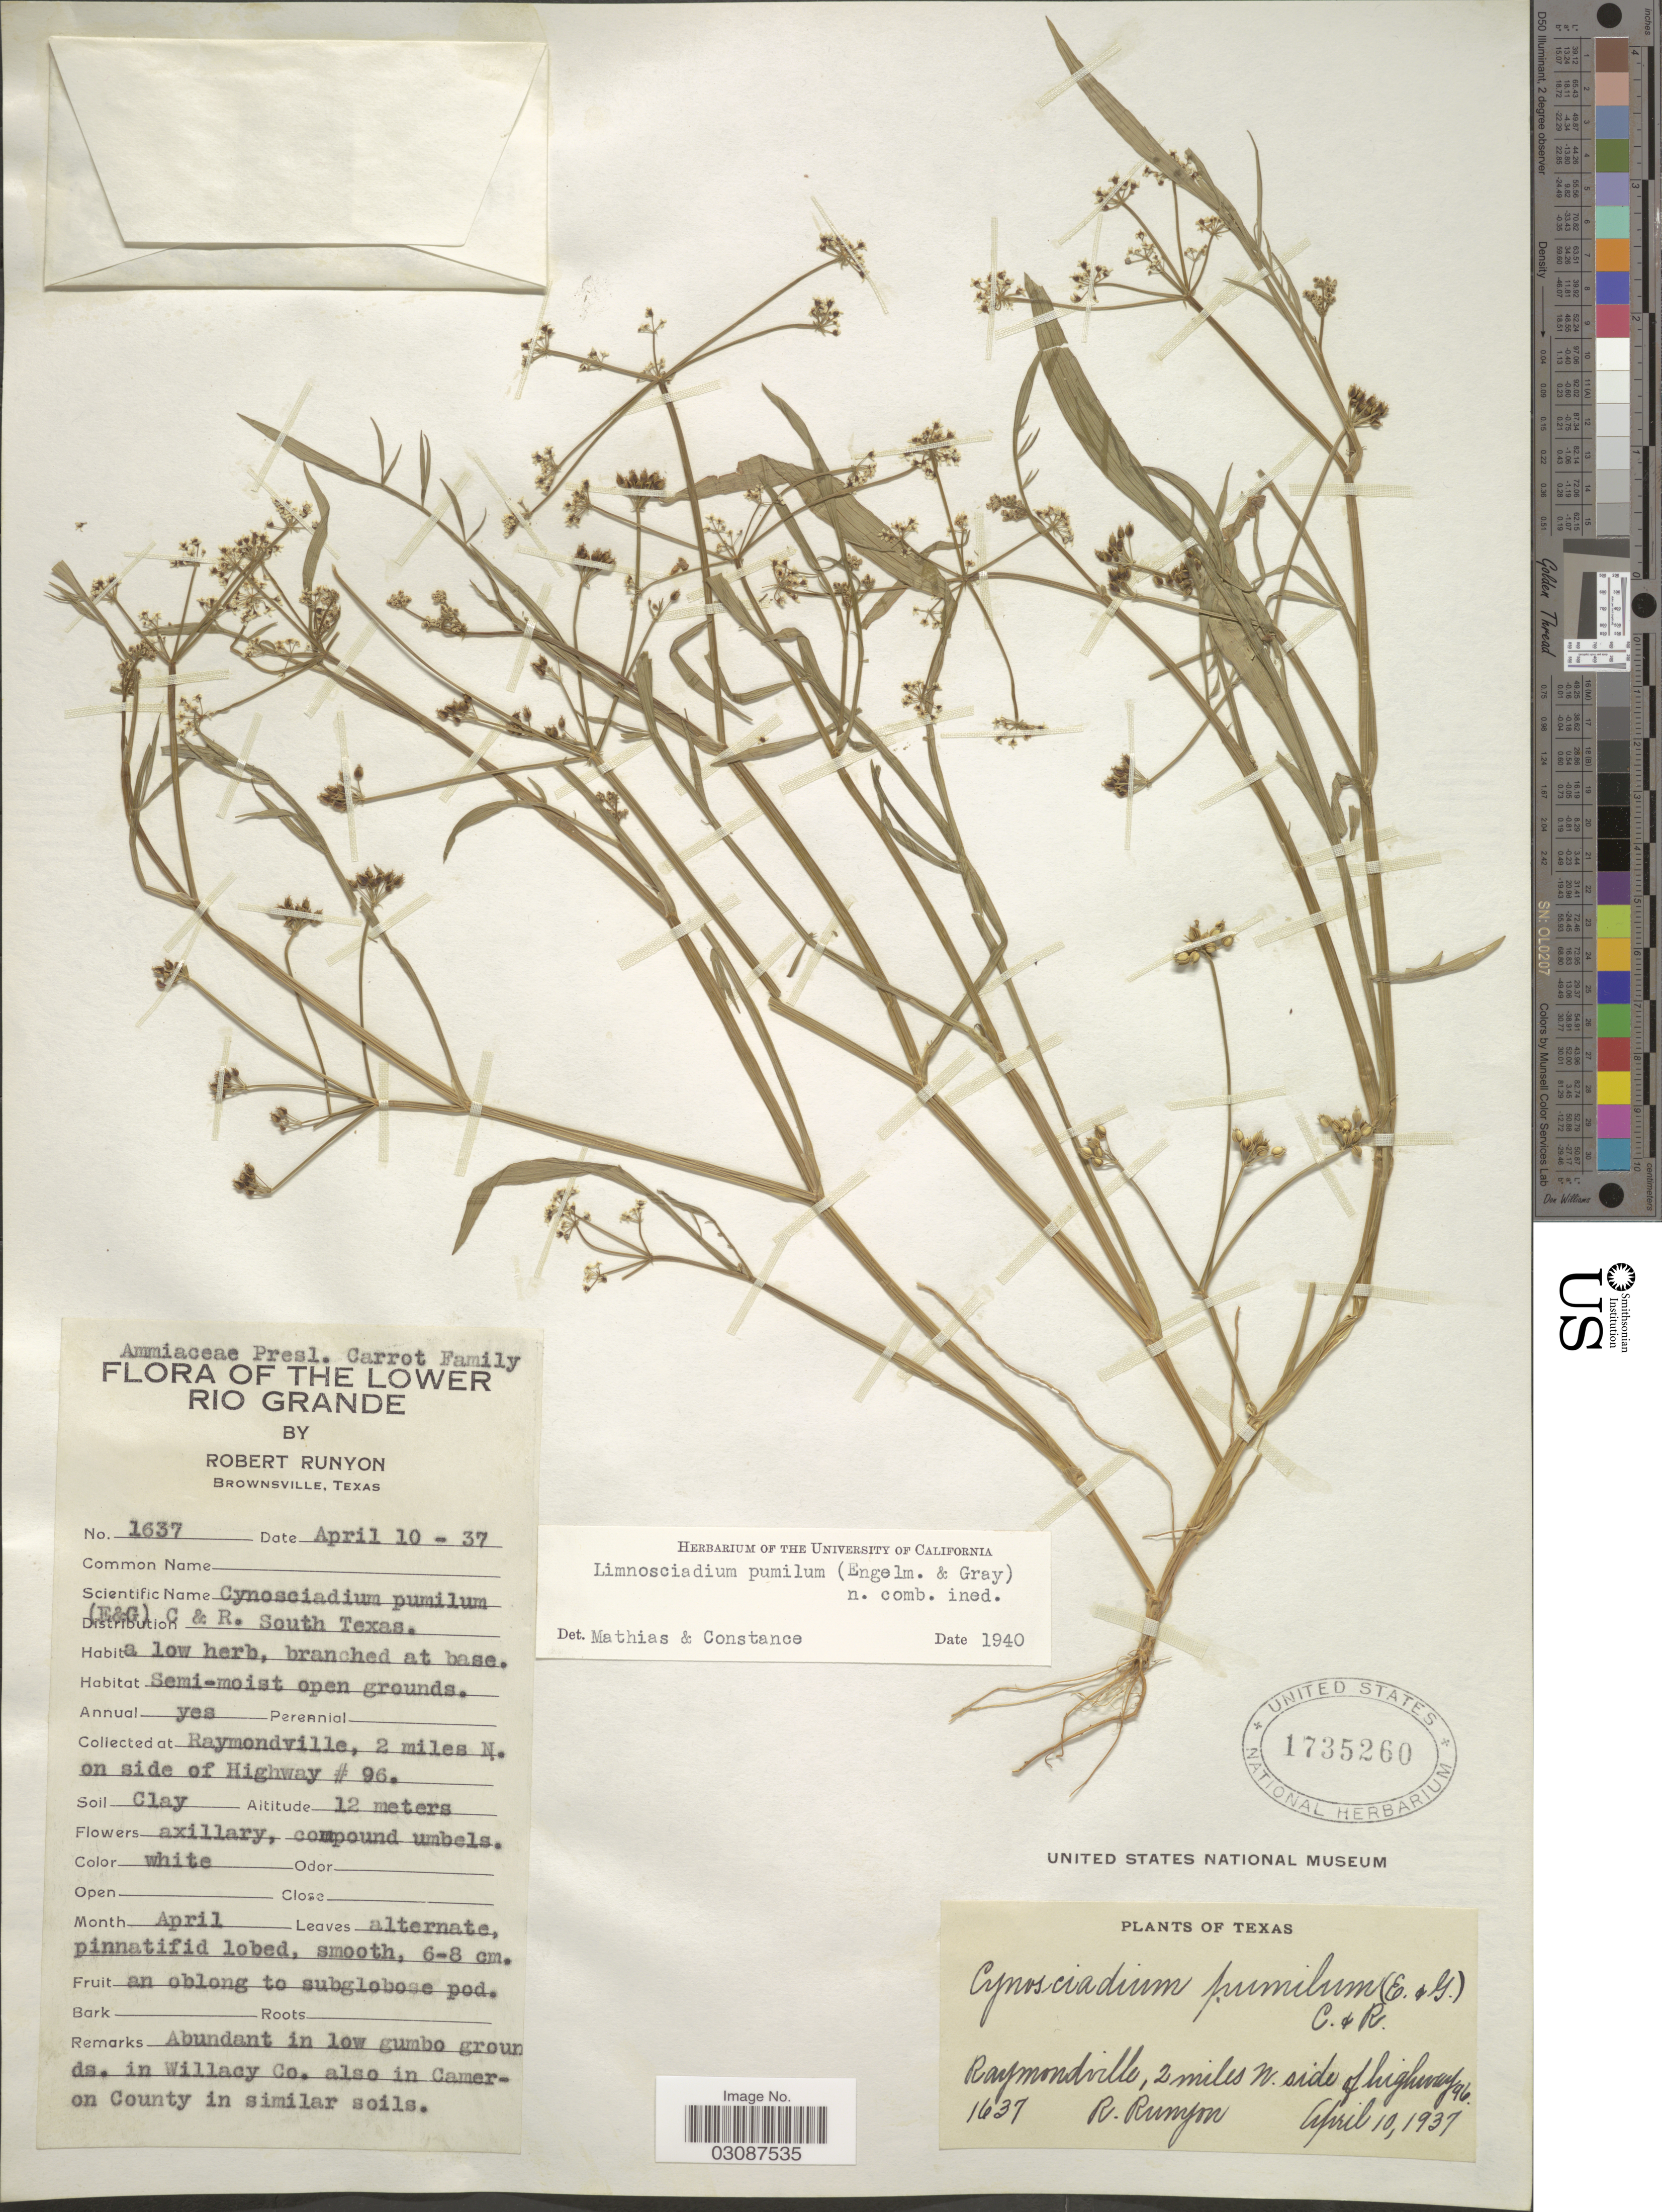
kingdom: Plantae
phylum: Tracheophyta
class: Magnoliopsida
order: Apiales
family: Apiaceae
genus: Limnosciadium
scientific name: Limnosciadium pumilum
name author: (Engelm. & A. Gray) Mathias & Constance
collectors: R. Runyon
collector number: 1637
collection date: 1937-04-10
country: United States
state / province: Texas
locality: Raymondville, 2 miles N. on side of Highway # 96.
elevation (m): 12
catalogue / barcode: US 1735260